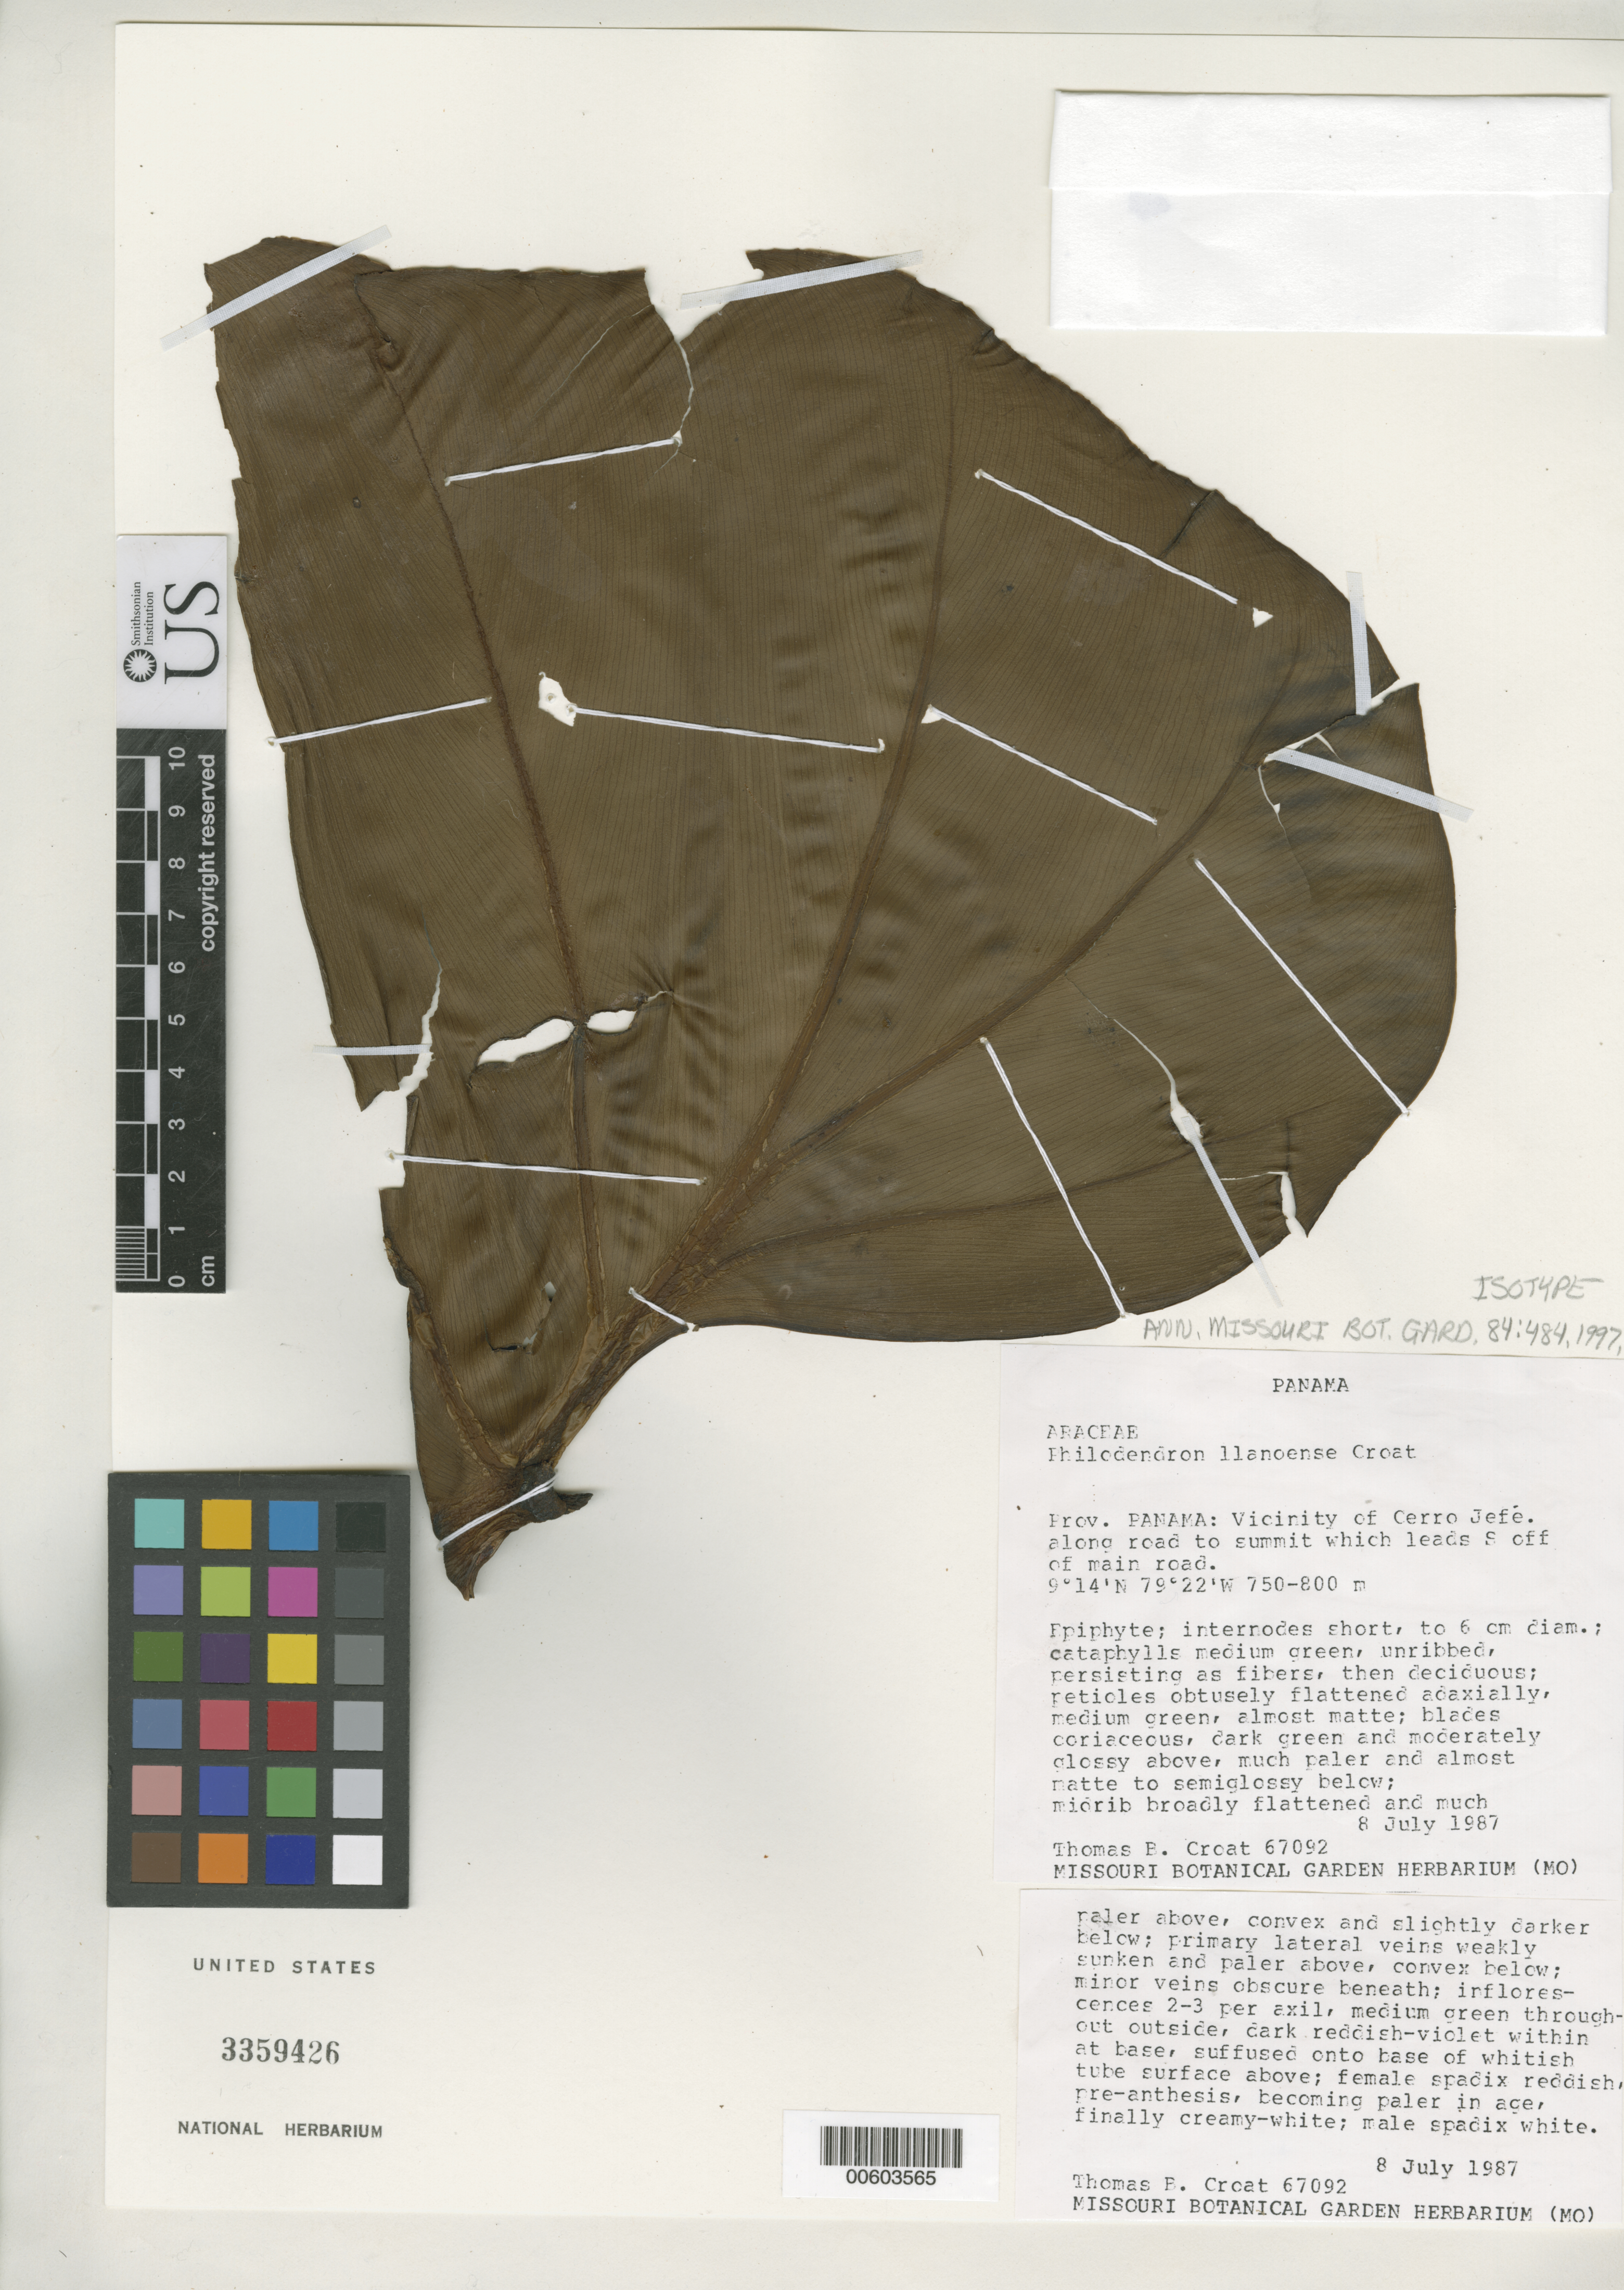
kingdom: Plantae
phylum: Tracheophyta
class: Liliopsida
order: Alismatales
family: Araceae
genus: Philodendron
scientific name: Philodendron llanoense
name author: Croat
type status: Isotype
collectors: T. B. Croat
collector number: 67092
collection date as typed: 08 Jul 1987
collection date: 1987-07-08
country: Panama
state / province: Panamá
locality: Vicinity of Cero Jefe, along road to summit leading S of main road.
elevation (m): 750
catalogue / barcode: US 3359426